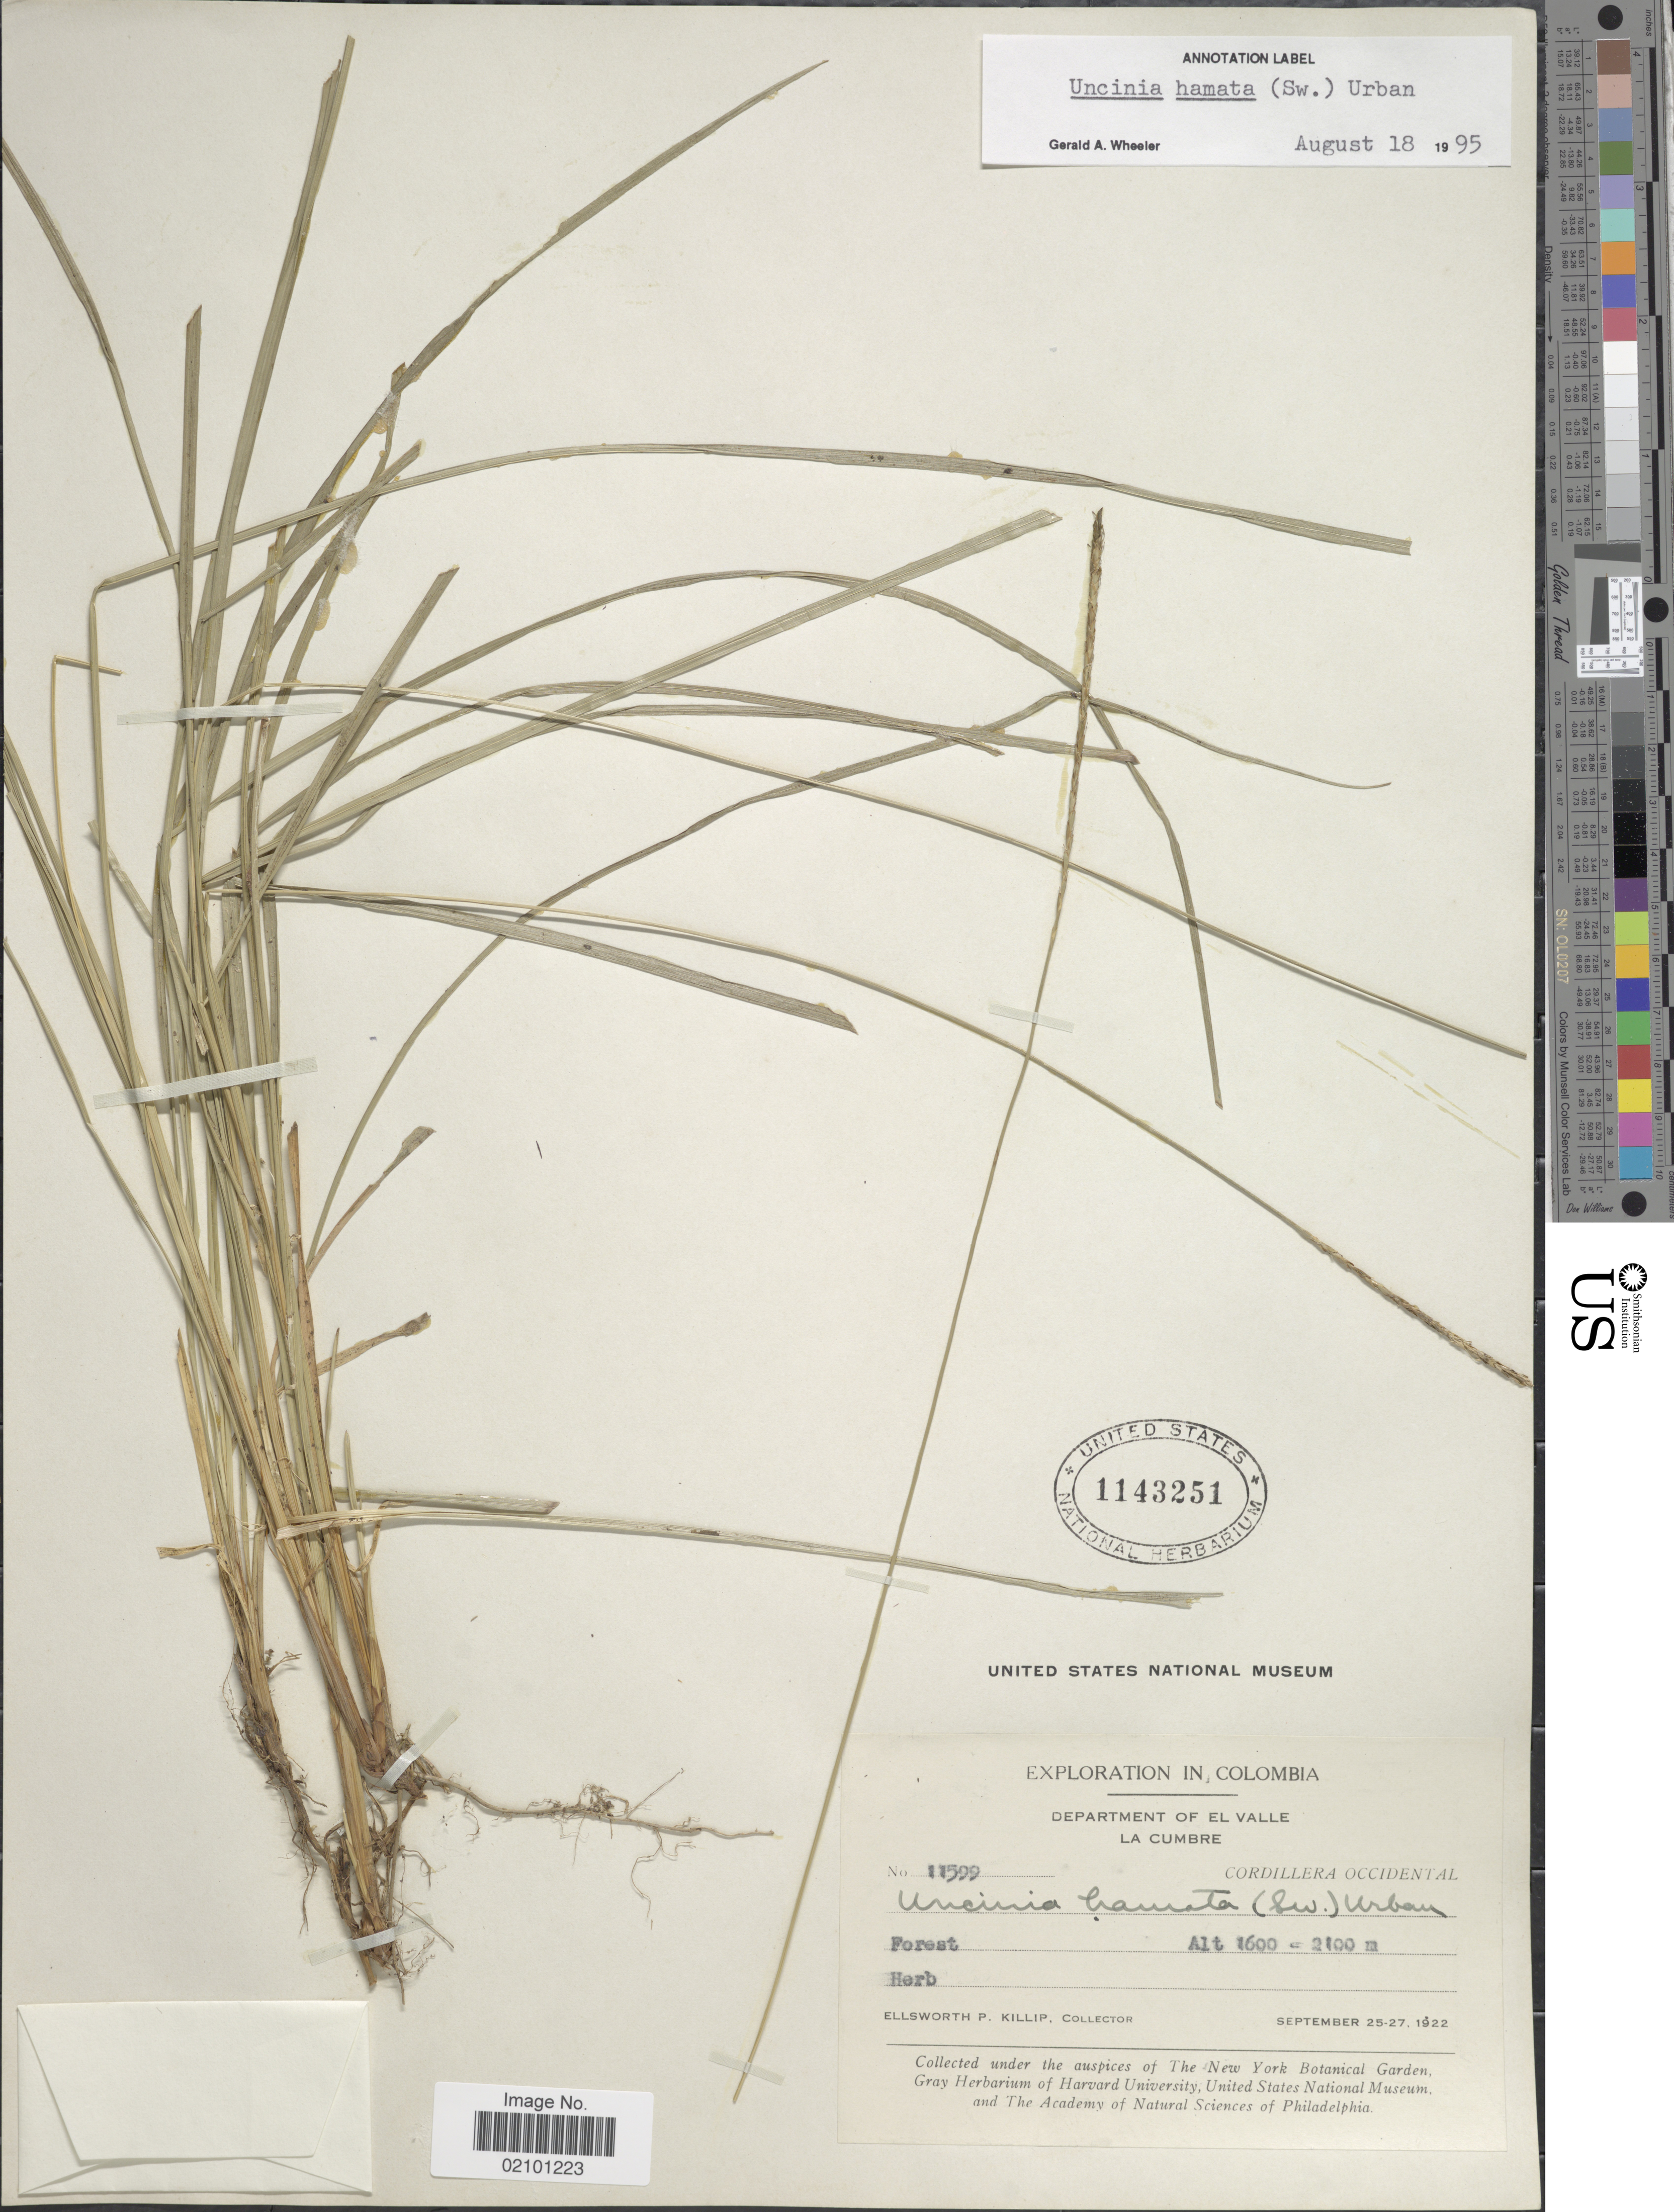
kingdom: Plantae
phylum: Tracheophyta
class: Liliopsida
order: Poales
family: Cyperaceae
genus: Carex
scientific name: Carex hamata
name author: Sw.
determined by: Strong, Mark T., (BOT), Smithsonian Institution - National Museum of Natural History (UNITED STATES)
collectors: E. P. Killip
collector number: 11599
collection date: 1922-09-25/1922-09-27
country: Colombia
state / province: Valle del Cauca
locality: Department of El Valle. La Cumbre. Cordillera Occidental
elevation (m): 1600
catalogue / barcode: US 1143251